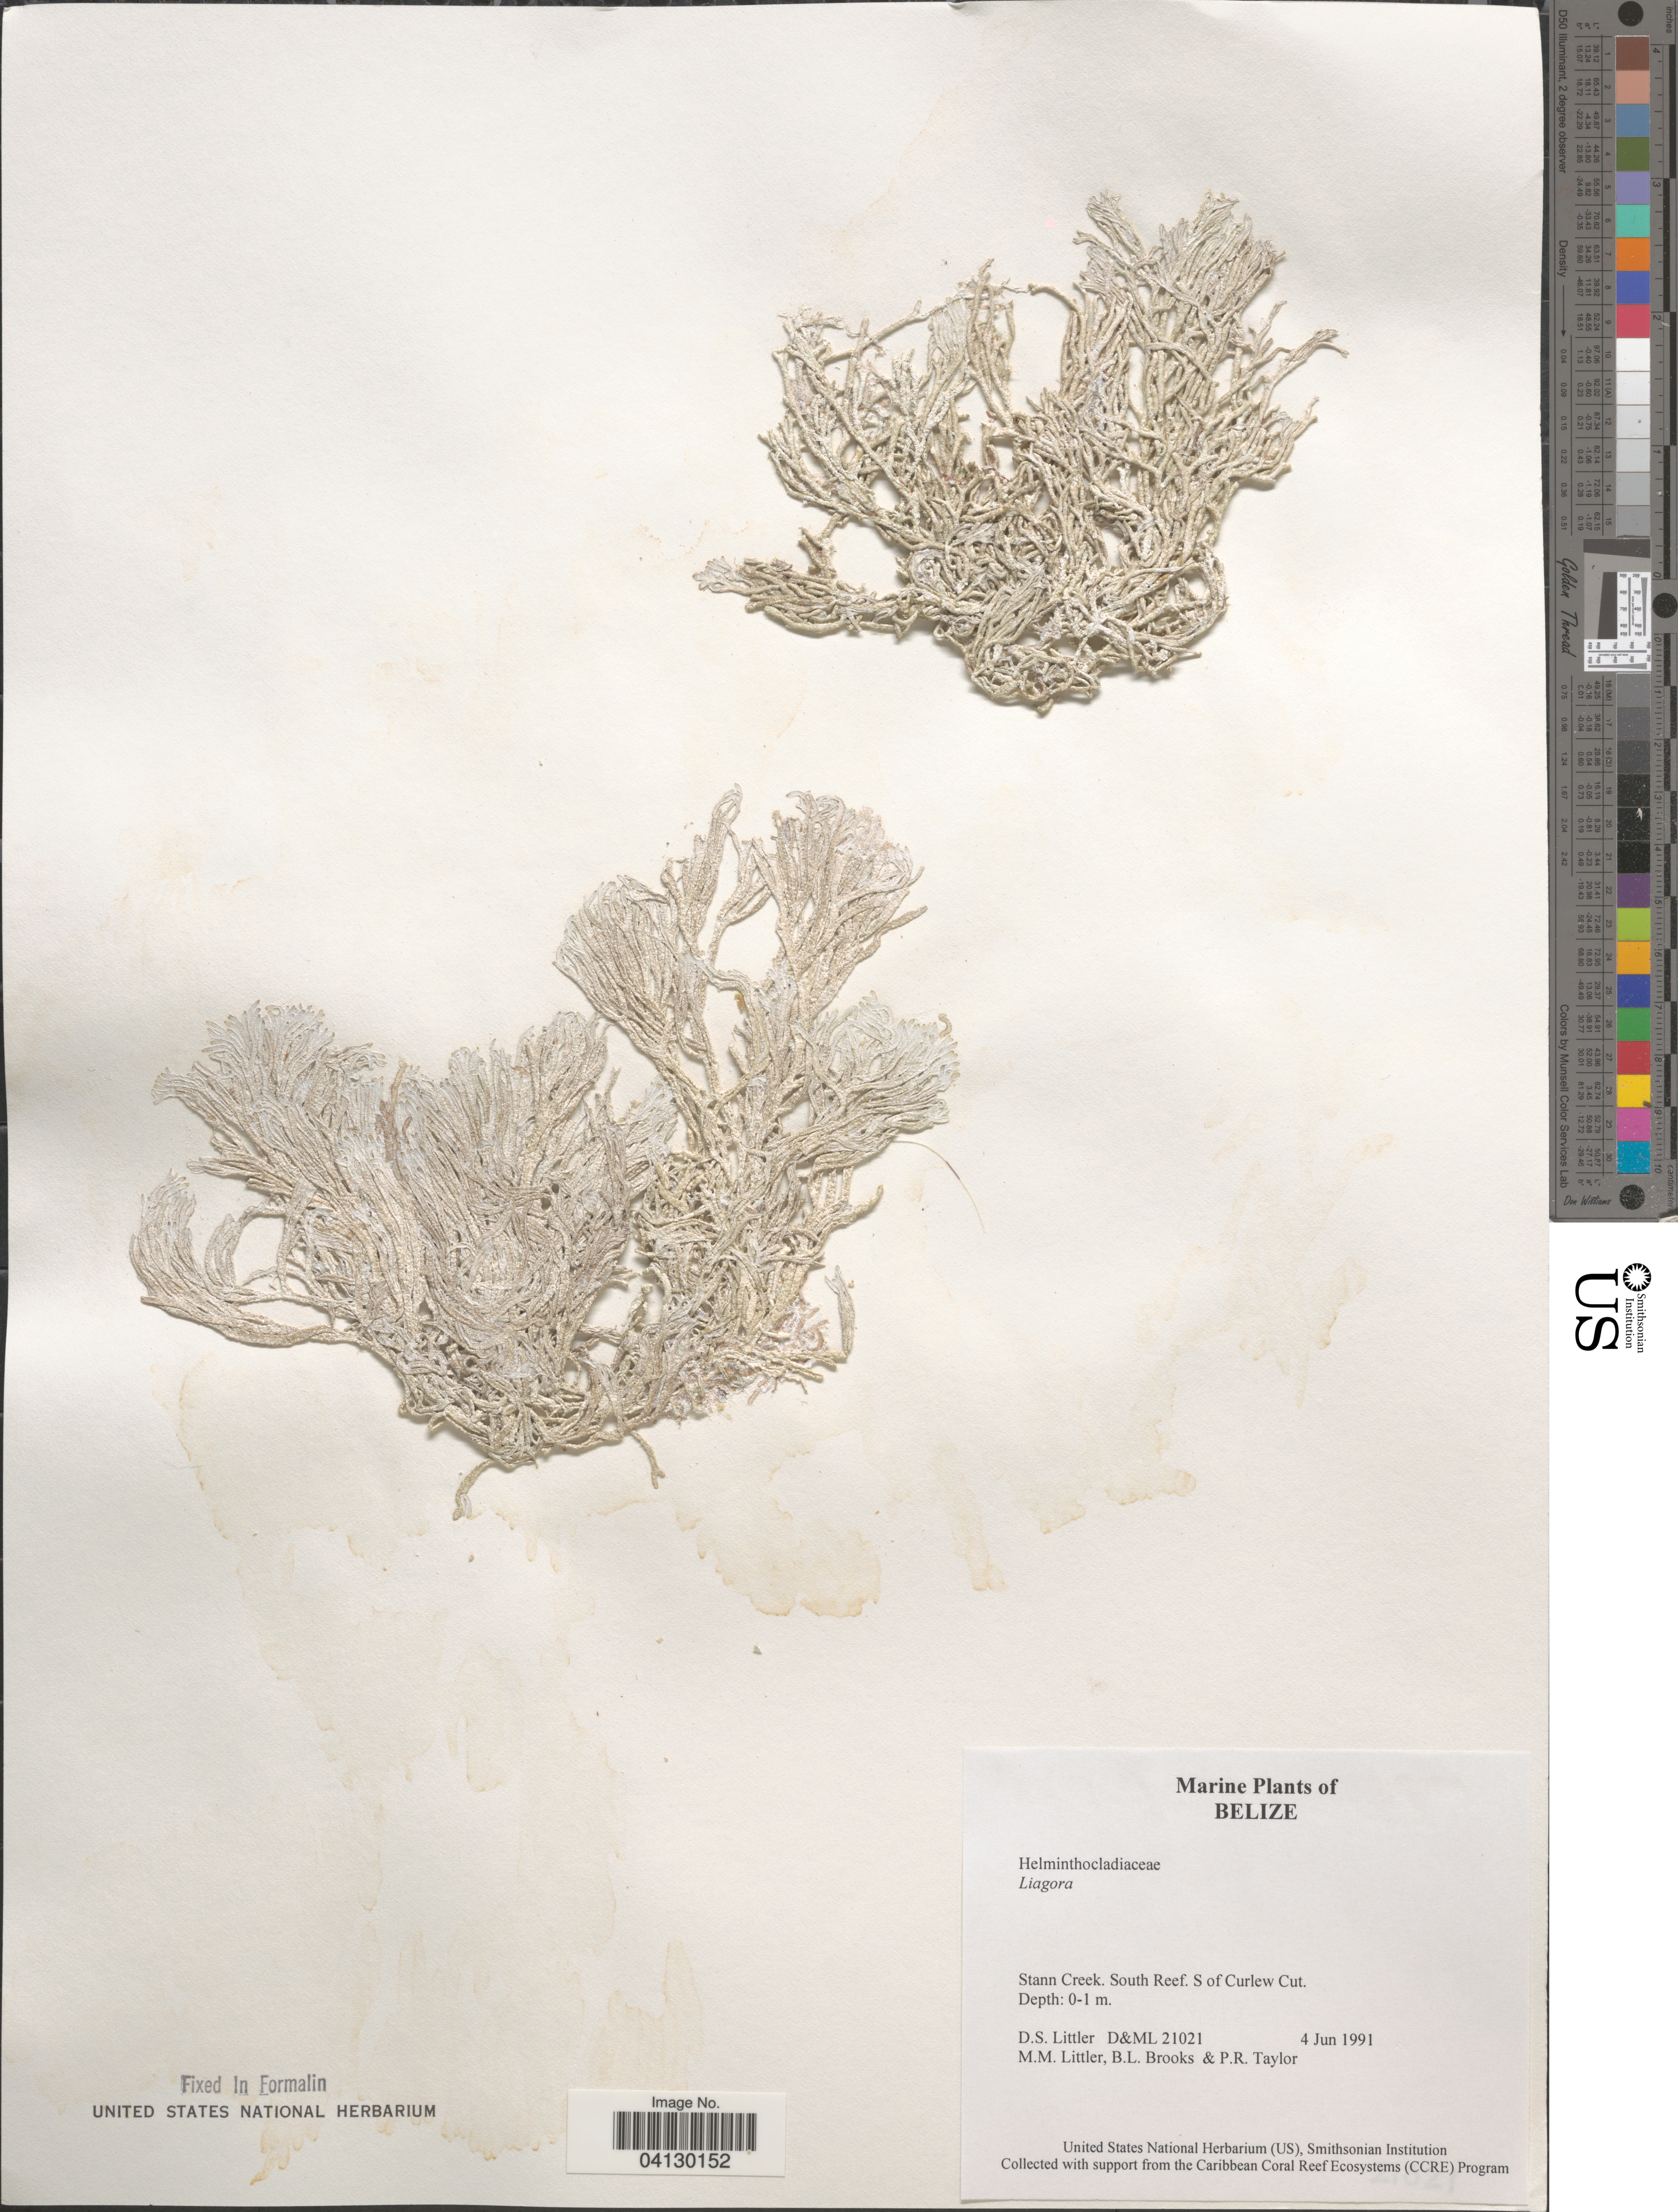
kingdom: Plantae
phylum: Rhodophyta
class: Florideophyceae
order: Nemaliales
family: Liagoraceae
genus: Liagora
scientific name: Liagora sp.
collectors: D. S. Littler, B. Brooks & P. R. Taylor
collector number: D&ML 21021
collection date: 1991-06-04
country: Belize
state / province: Stann Creek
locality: South Reef. S of Curlew Cut.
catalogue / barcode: US 328620